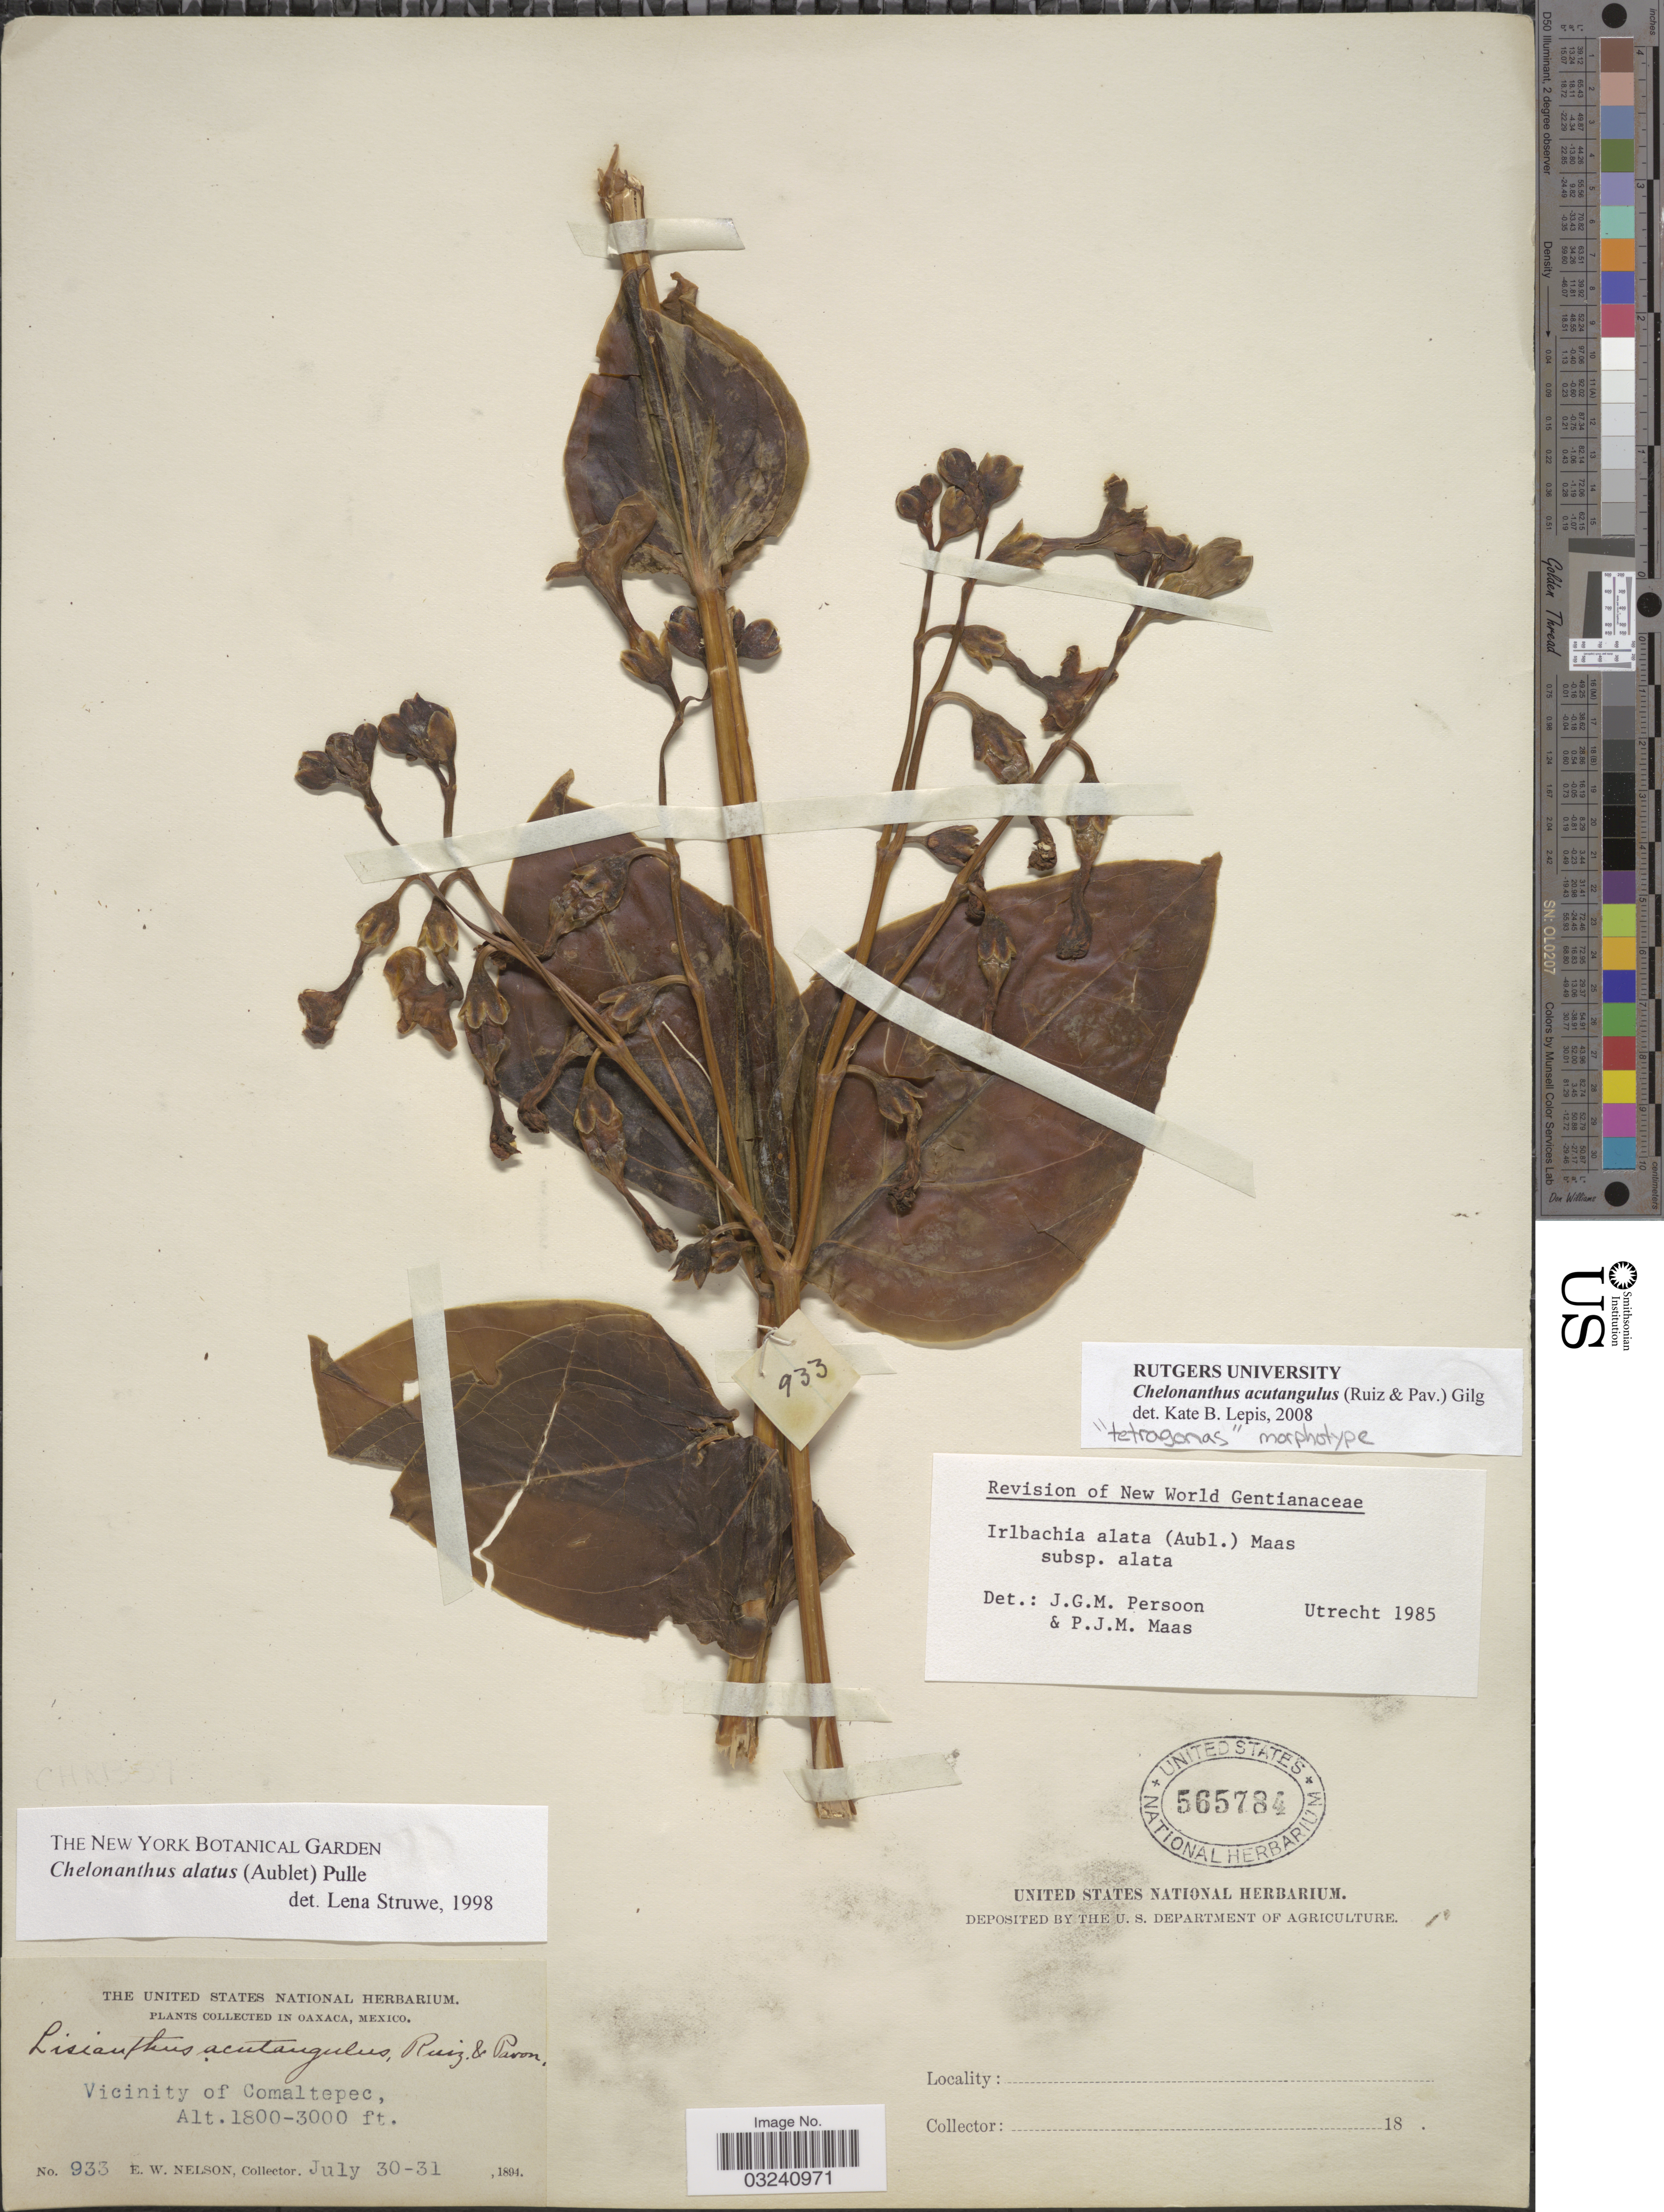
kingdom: Plantae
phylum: Tracheophyta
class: Magnoliopsida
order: Gentianales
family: Gentianaceae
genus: Chelonanthus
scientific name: Chelonanthus acutangulus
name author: (Ruiz & Pav.) Gilg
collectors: E. W. Nelson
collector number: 933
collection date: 1894-07-30/1894-07-31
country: Mexico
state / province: Oaxaca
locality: Vicinity of Comaltepec.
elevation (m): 549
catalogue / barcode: US 565784